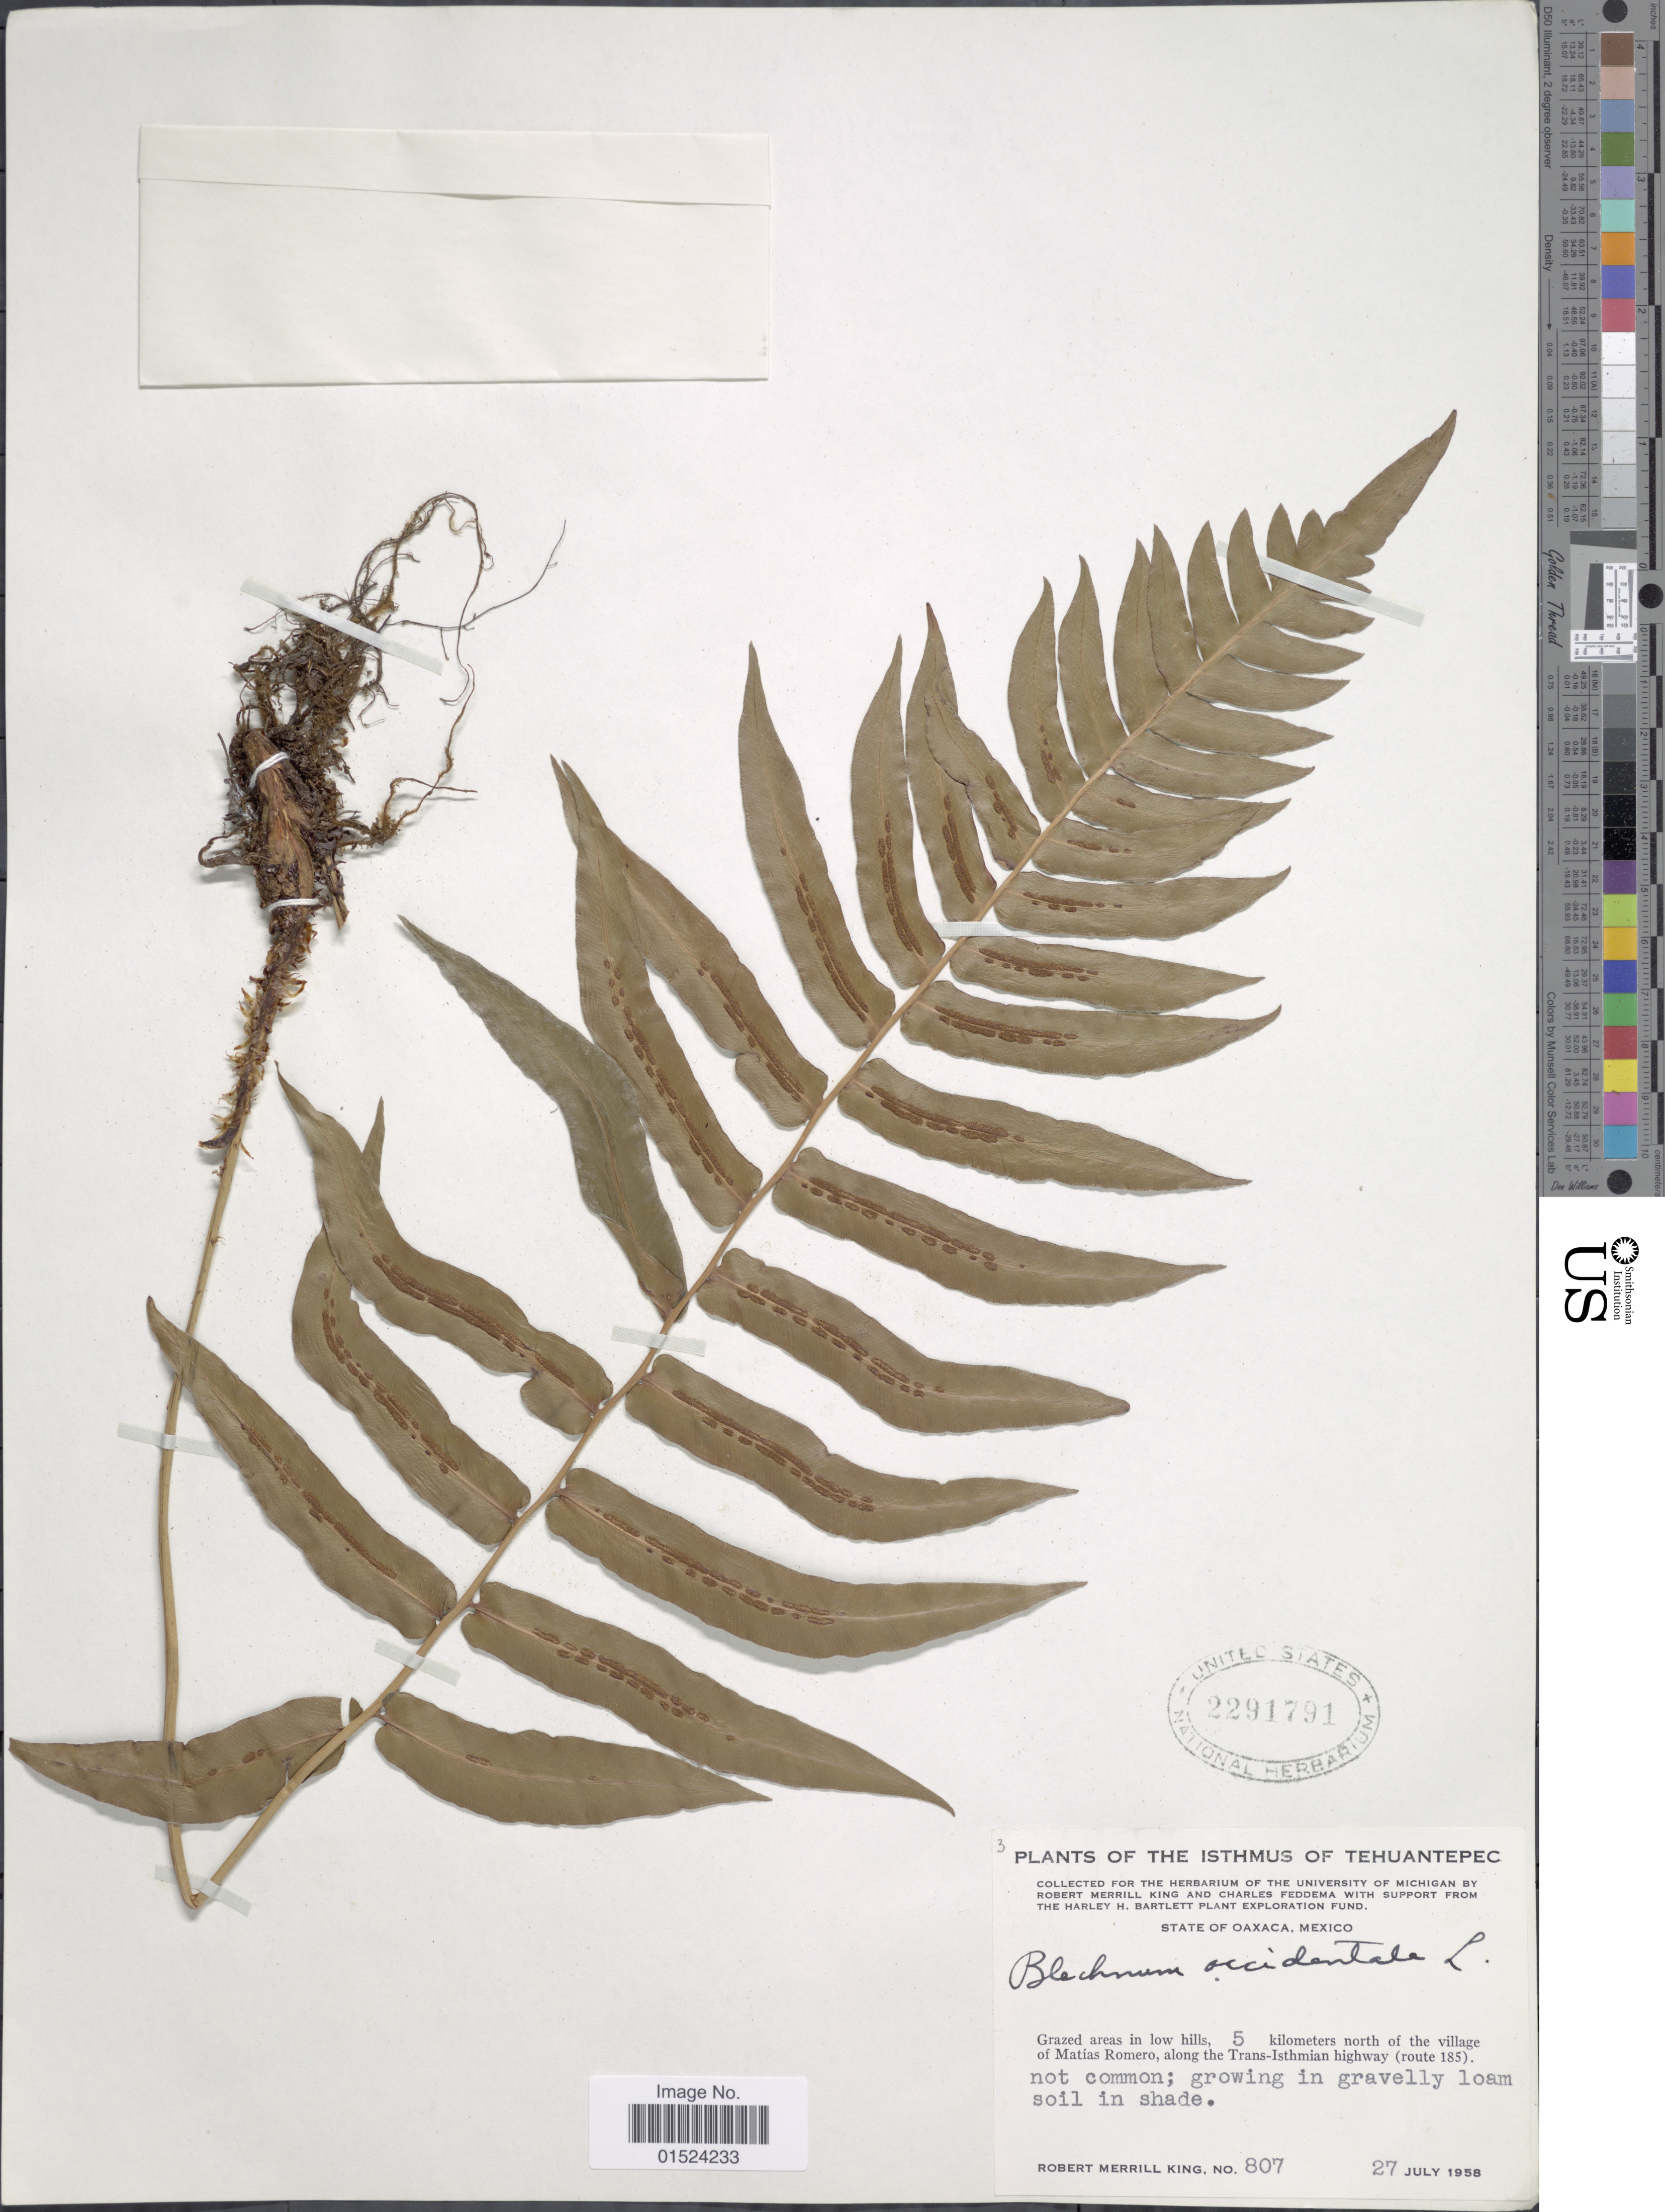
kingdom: Plantae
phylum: Tracheophyta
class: Polypodiopsida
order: Polypodiales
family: Blechnaceae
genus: Blechnum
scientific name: Blechnum occidentale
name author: L.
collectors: R. M. King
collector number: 807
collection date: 1958-07-27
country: Mexico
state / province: Oaxaca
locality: Grazed areas in low hills, 5 kilometers north of the village of Matías Romero, along the Trans-Isthmian highway (route 185)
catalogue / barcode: US 2291791